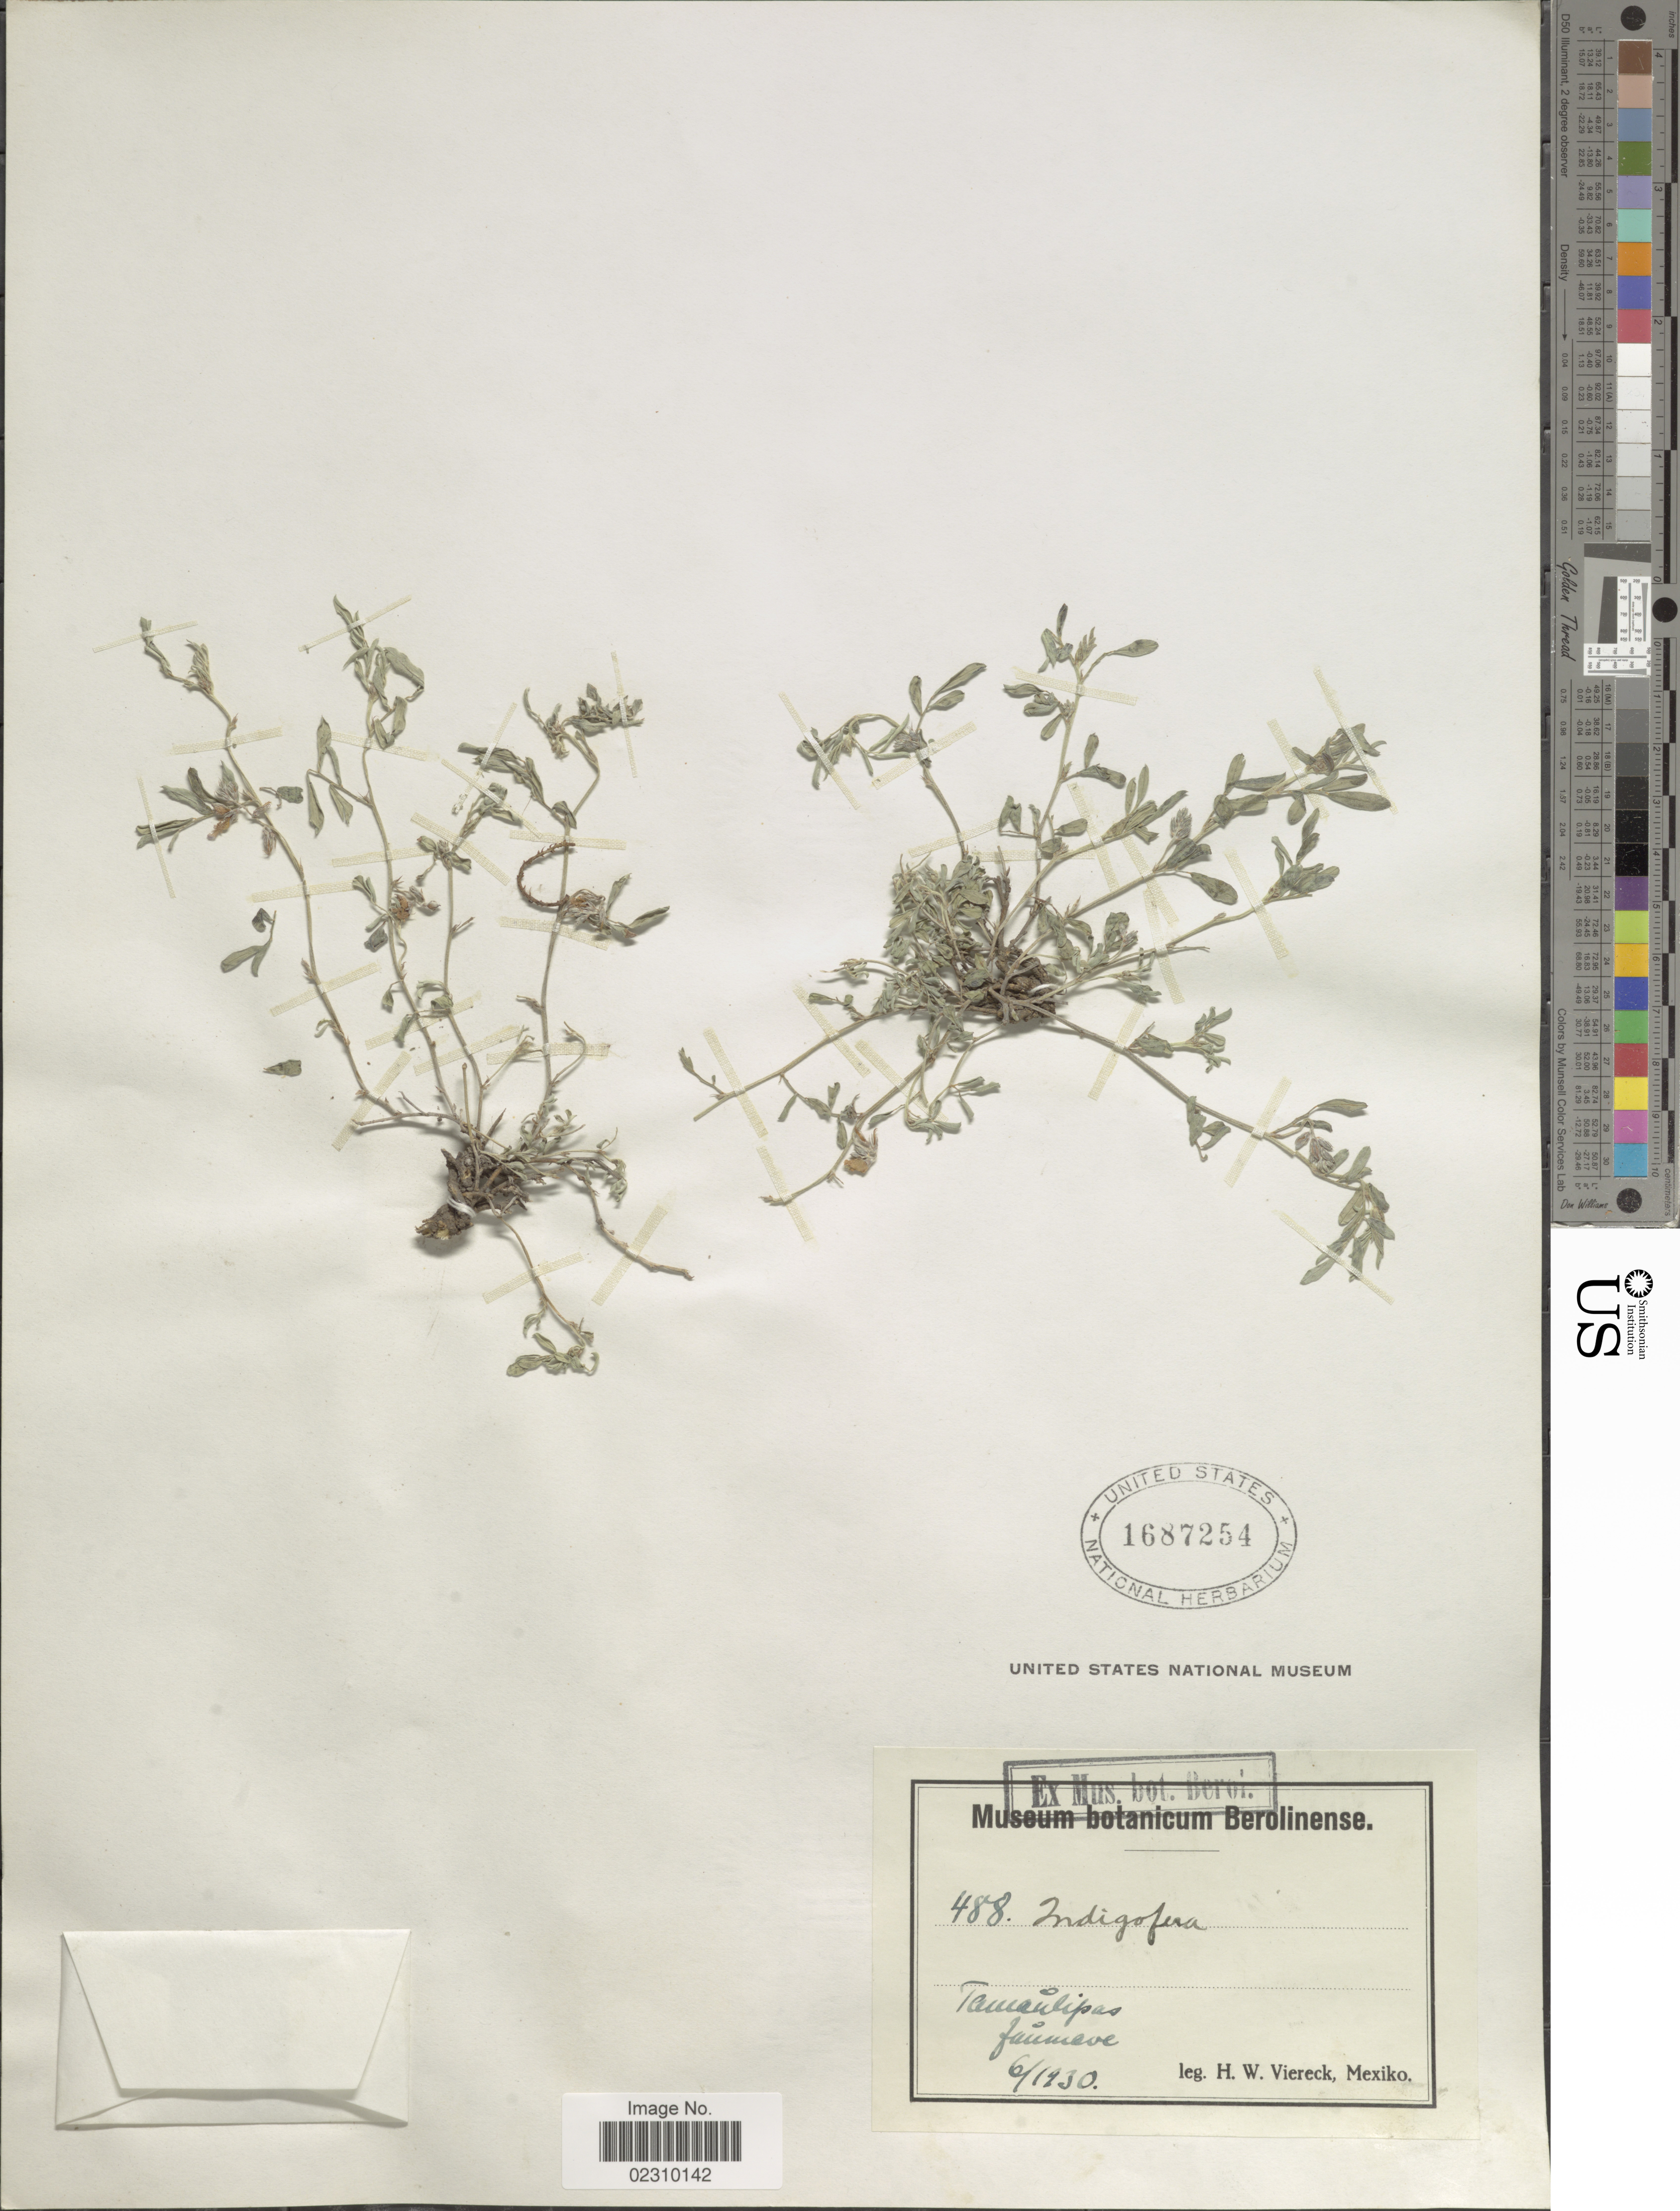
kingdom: Plantae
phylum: Tracheophyta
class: Magnoliopsida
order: Fabales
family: Fabaceae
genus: Indigofera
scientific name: Indigofera sp.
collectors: H. W. Viereck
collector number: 488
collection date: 1930-06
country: Mexico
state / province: Tamaulipas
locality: Tamaulipas, Jaumave.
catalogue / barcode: US 1687254